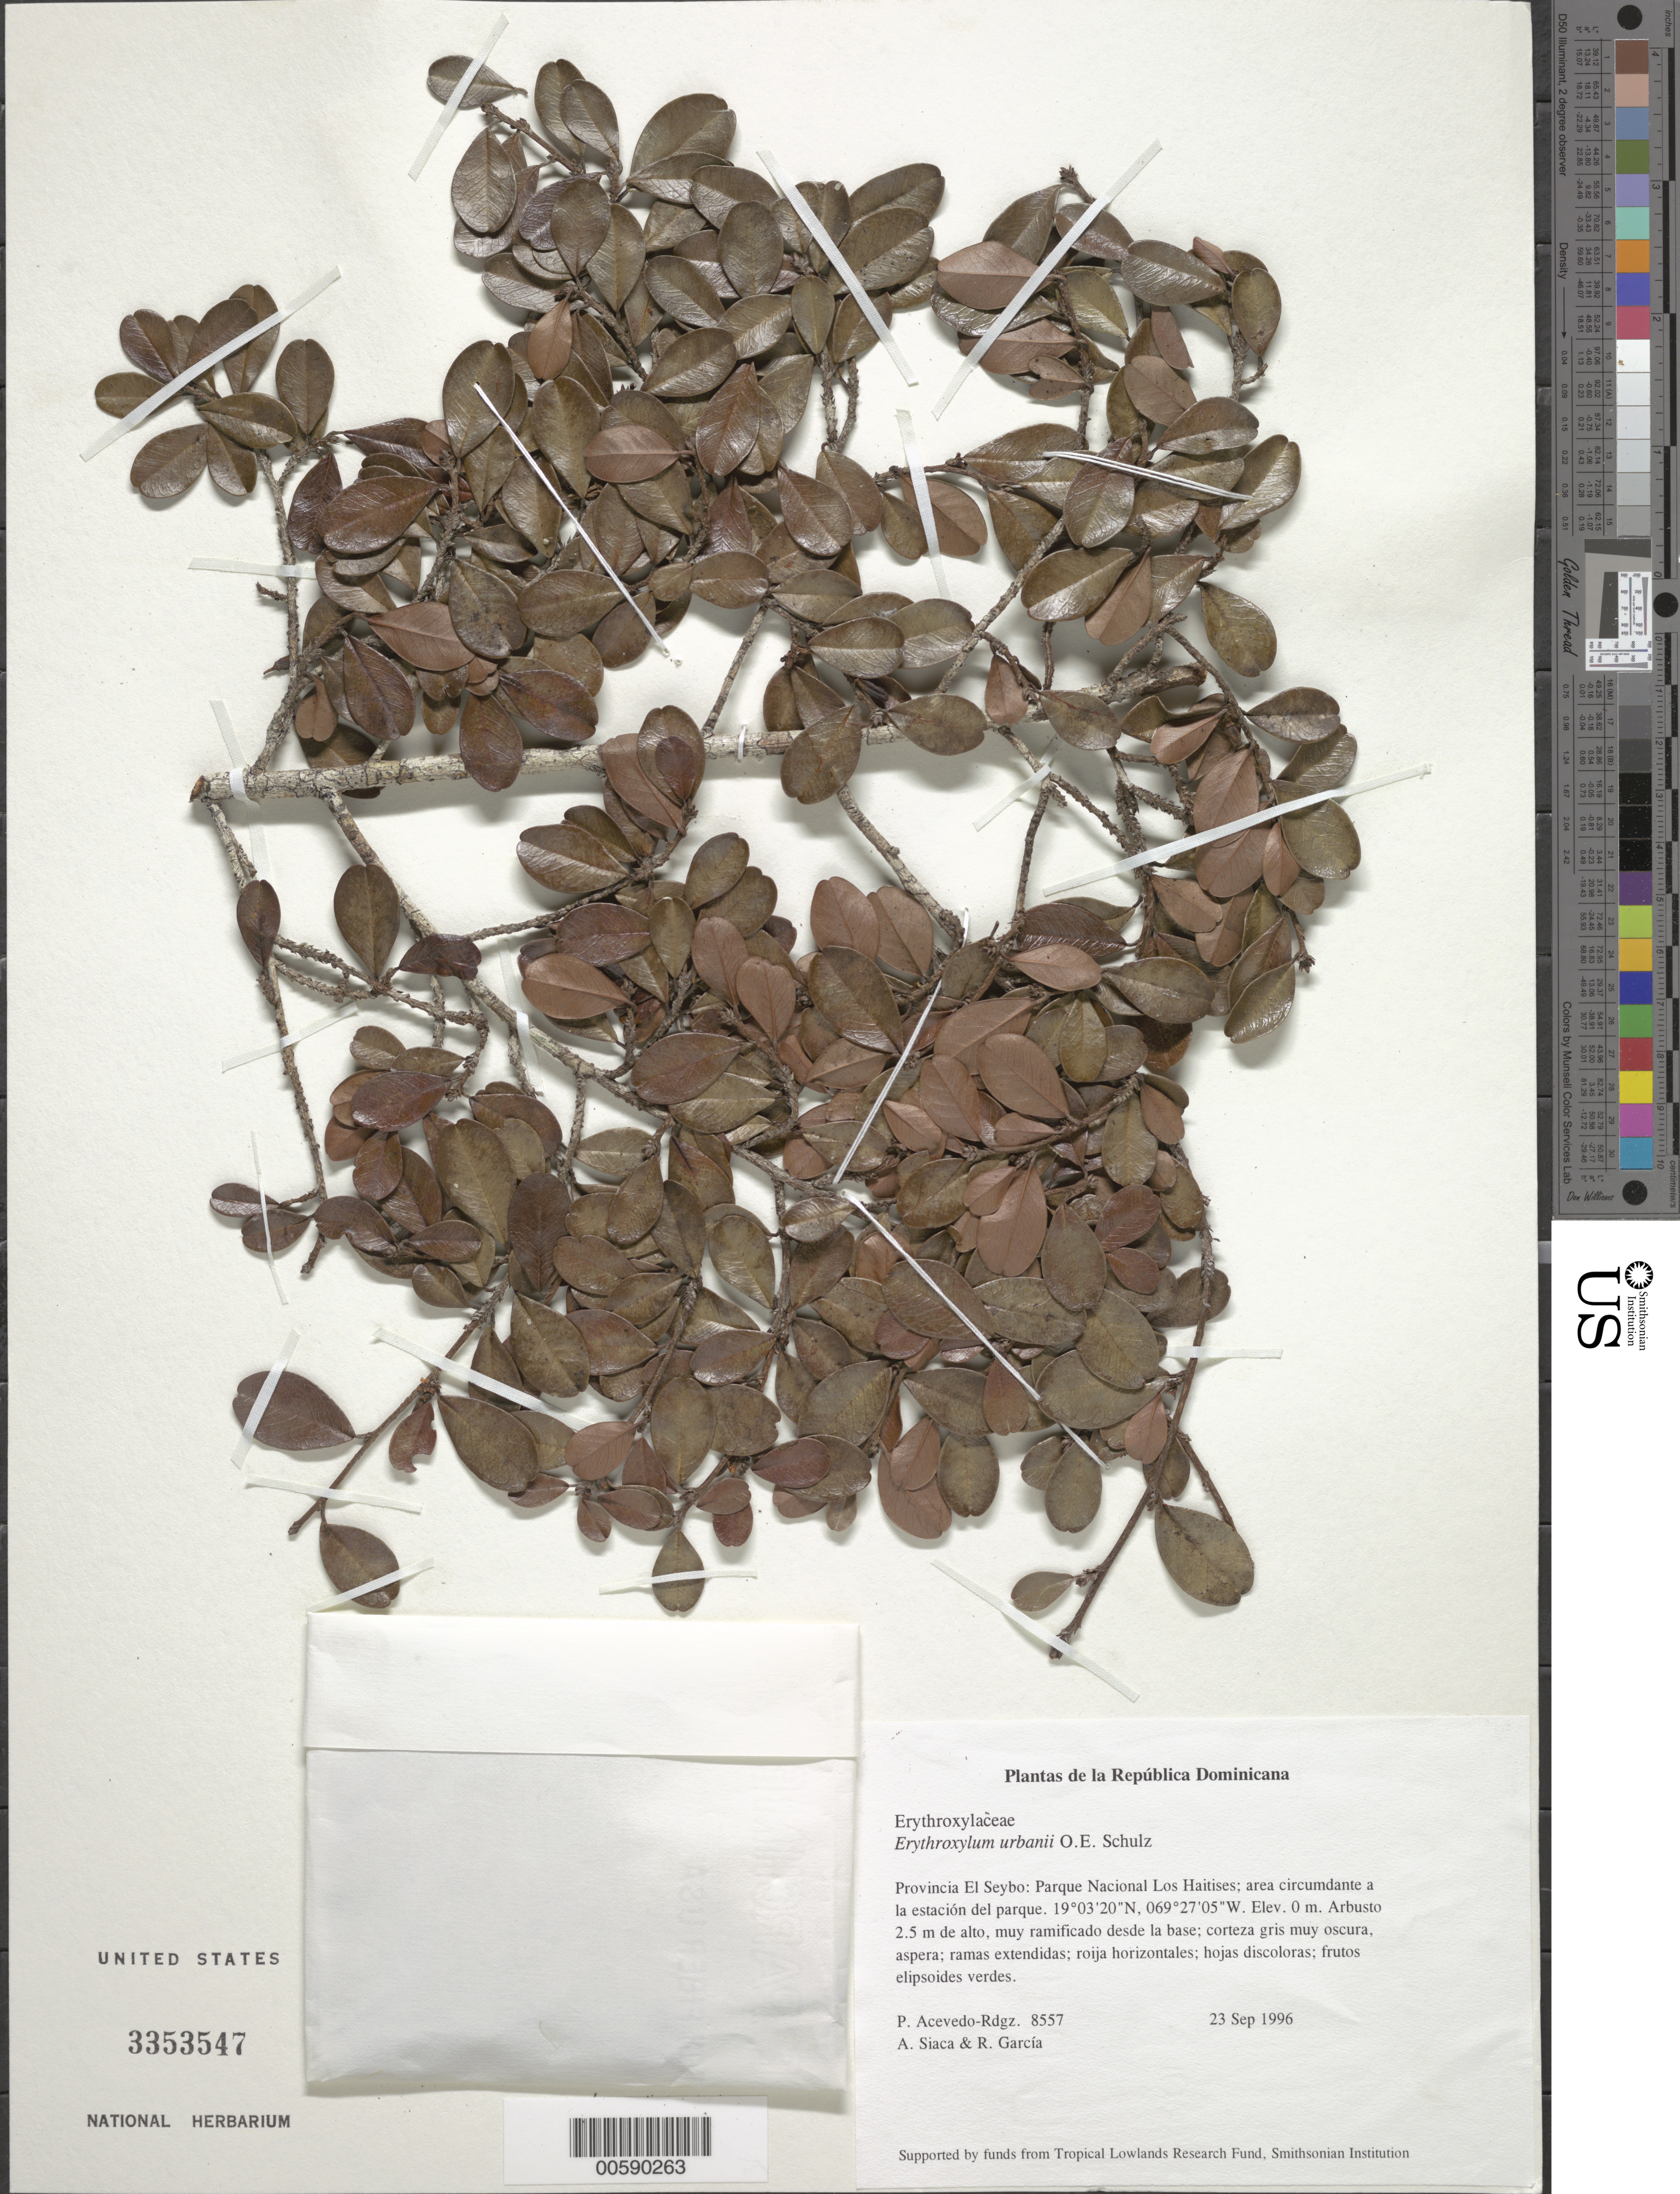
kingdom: Plantae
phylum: Tracheophyta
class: Magnoliopsida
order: Malpighiales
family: Erythroxylaceae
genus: Erythroxylum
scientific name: Erythroxylum urbanii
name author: O.E. Schulz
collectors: P. Acevedo-Rodr., A. Siaca & R. G. García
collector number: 8557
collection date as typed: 23 Sep 1996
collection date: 1996-09-23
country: Dominican Republic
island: Hispaniola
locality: Provincia El Seibo: Parque Nacional Los Haitises; area circumdante a la estación del parque.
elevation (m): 0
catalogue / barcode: US 3353547